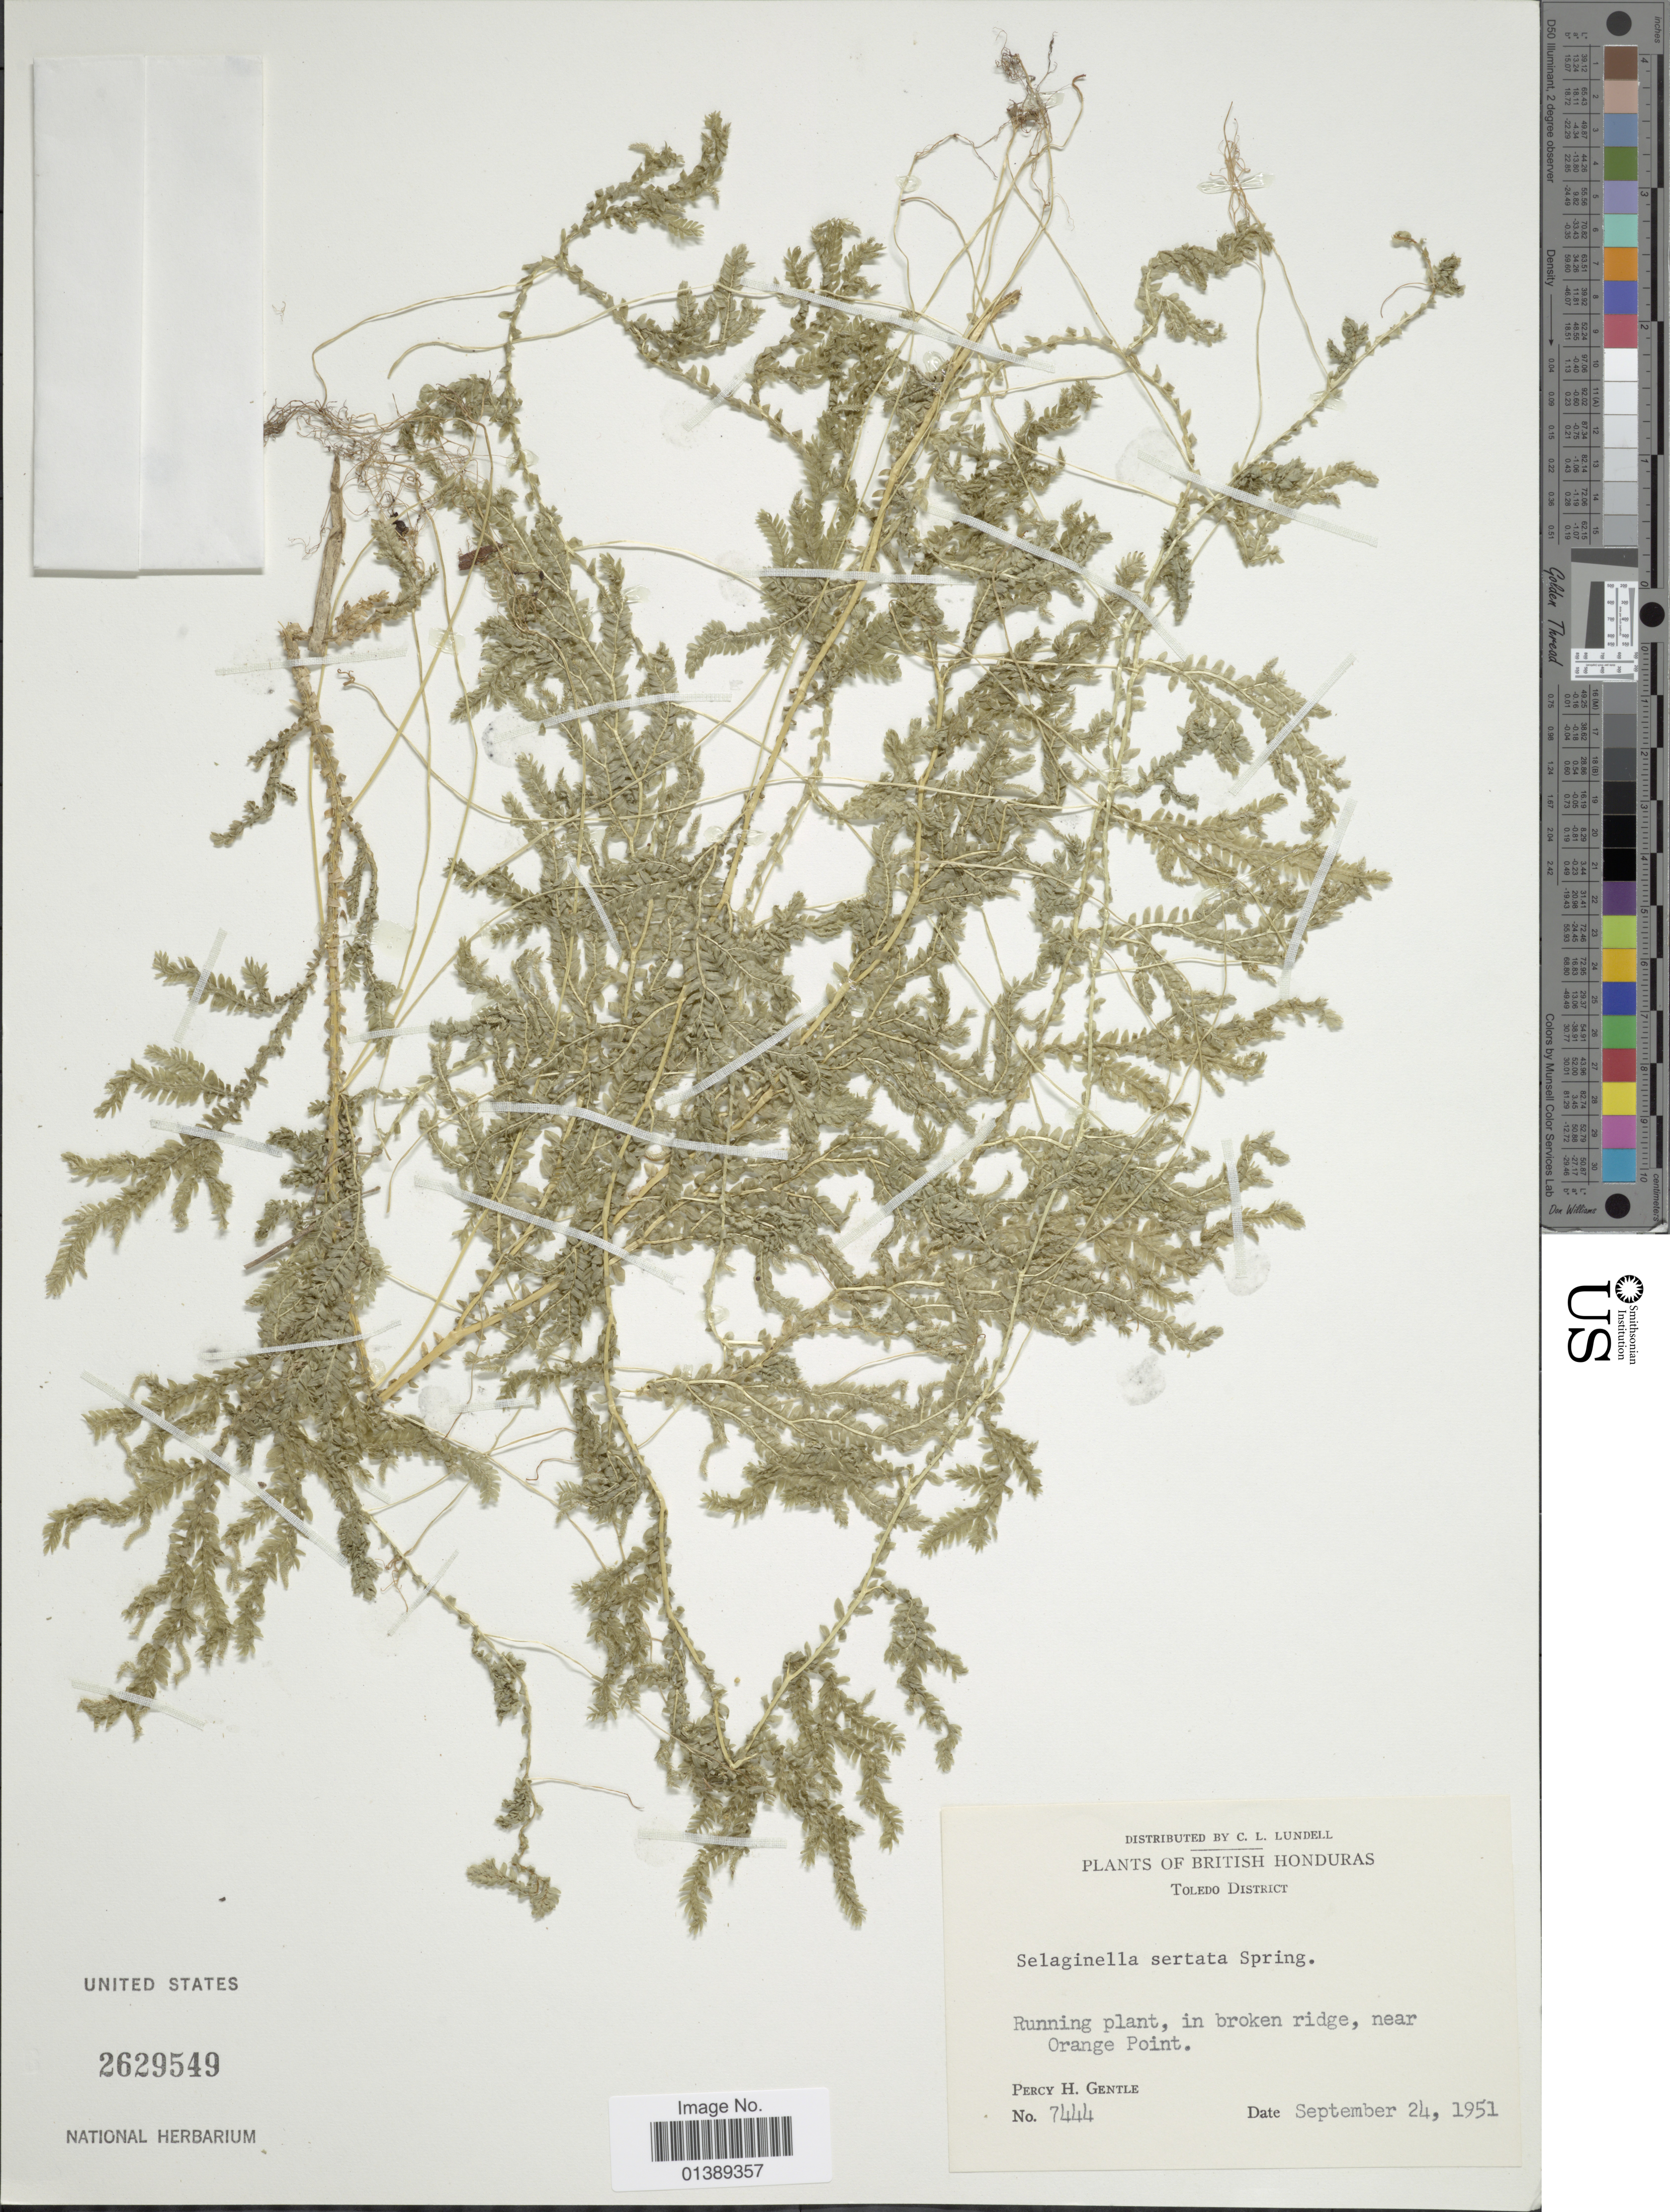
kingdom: Plantae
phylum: Tracheophyta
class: Lycopodiopsida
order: Selaginellales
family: Selaginellaceae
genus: Selaginella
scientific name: Selaginella sertata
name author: Spring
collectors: P. H. Gentle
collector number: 7444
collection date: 1951-09-24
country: Belize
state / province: Toledo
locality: British Honduras, near Orange Point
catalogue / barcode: US 2629549